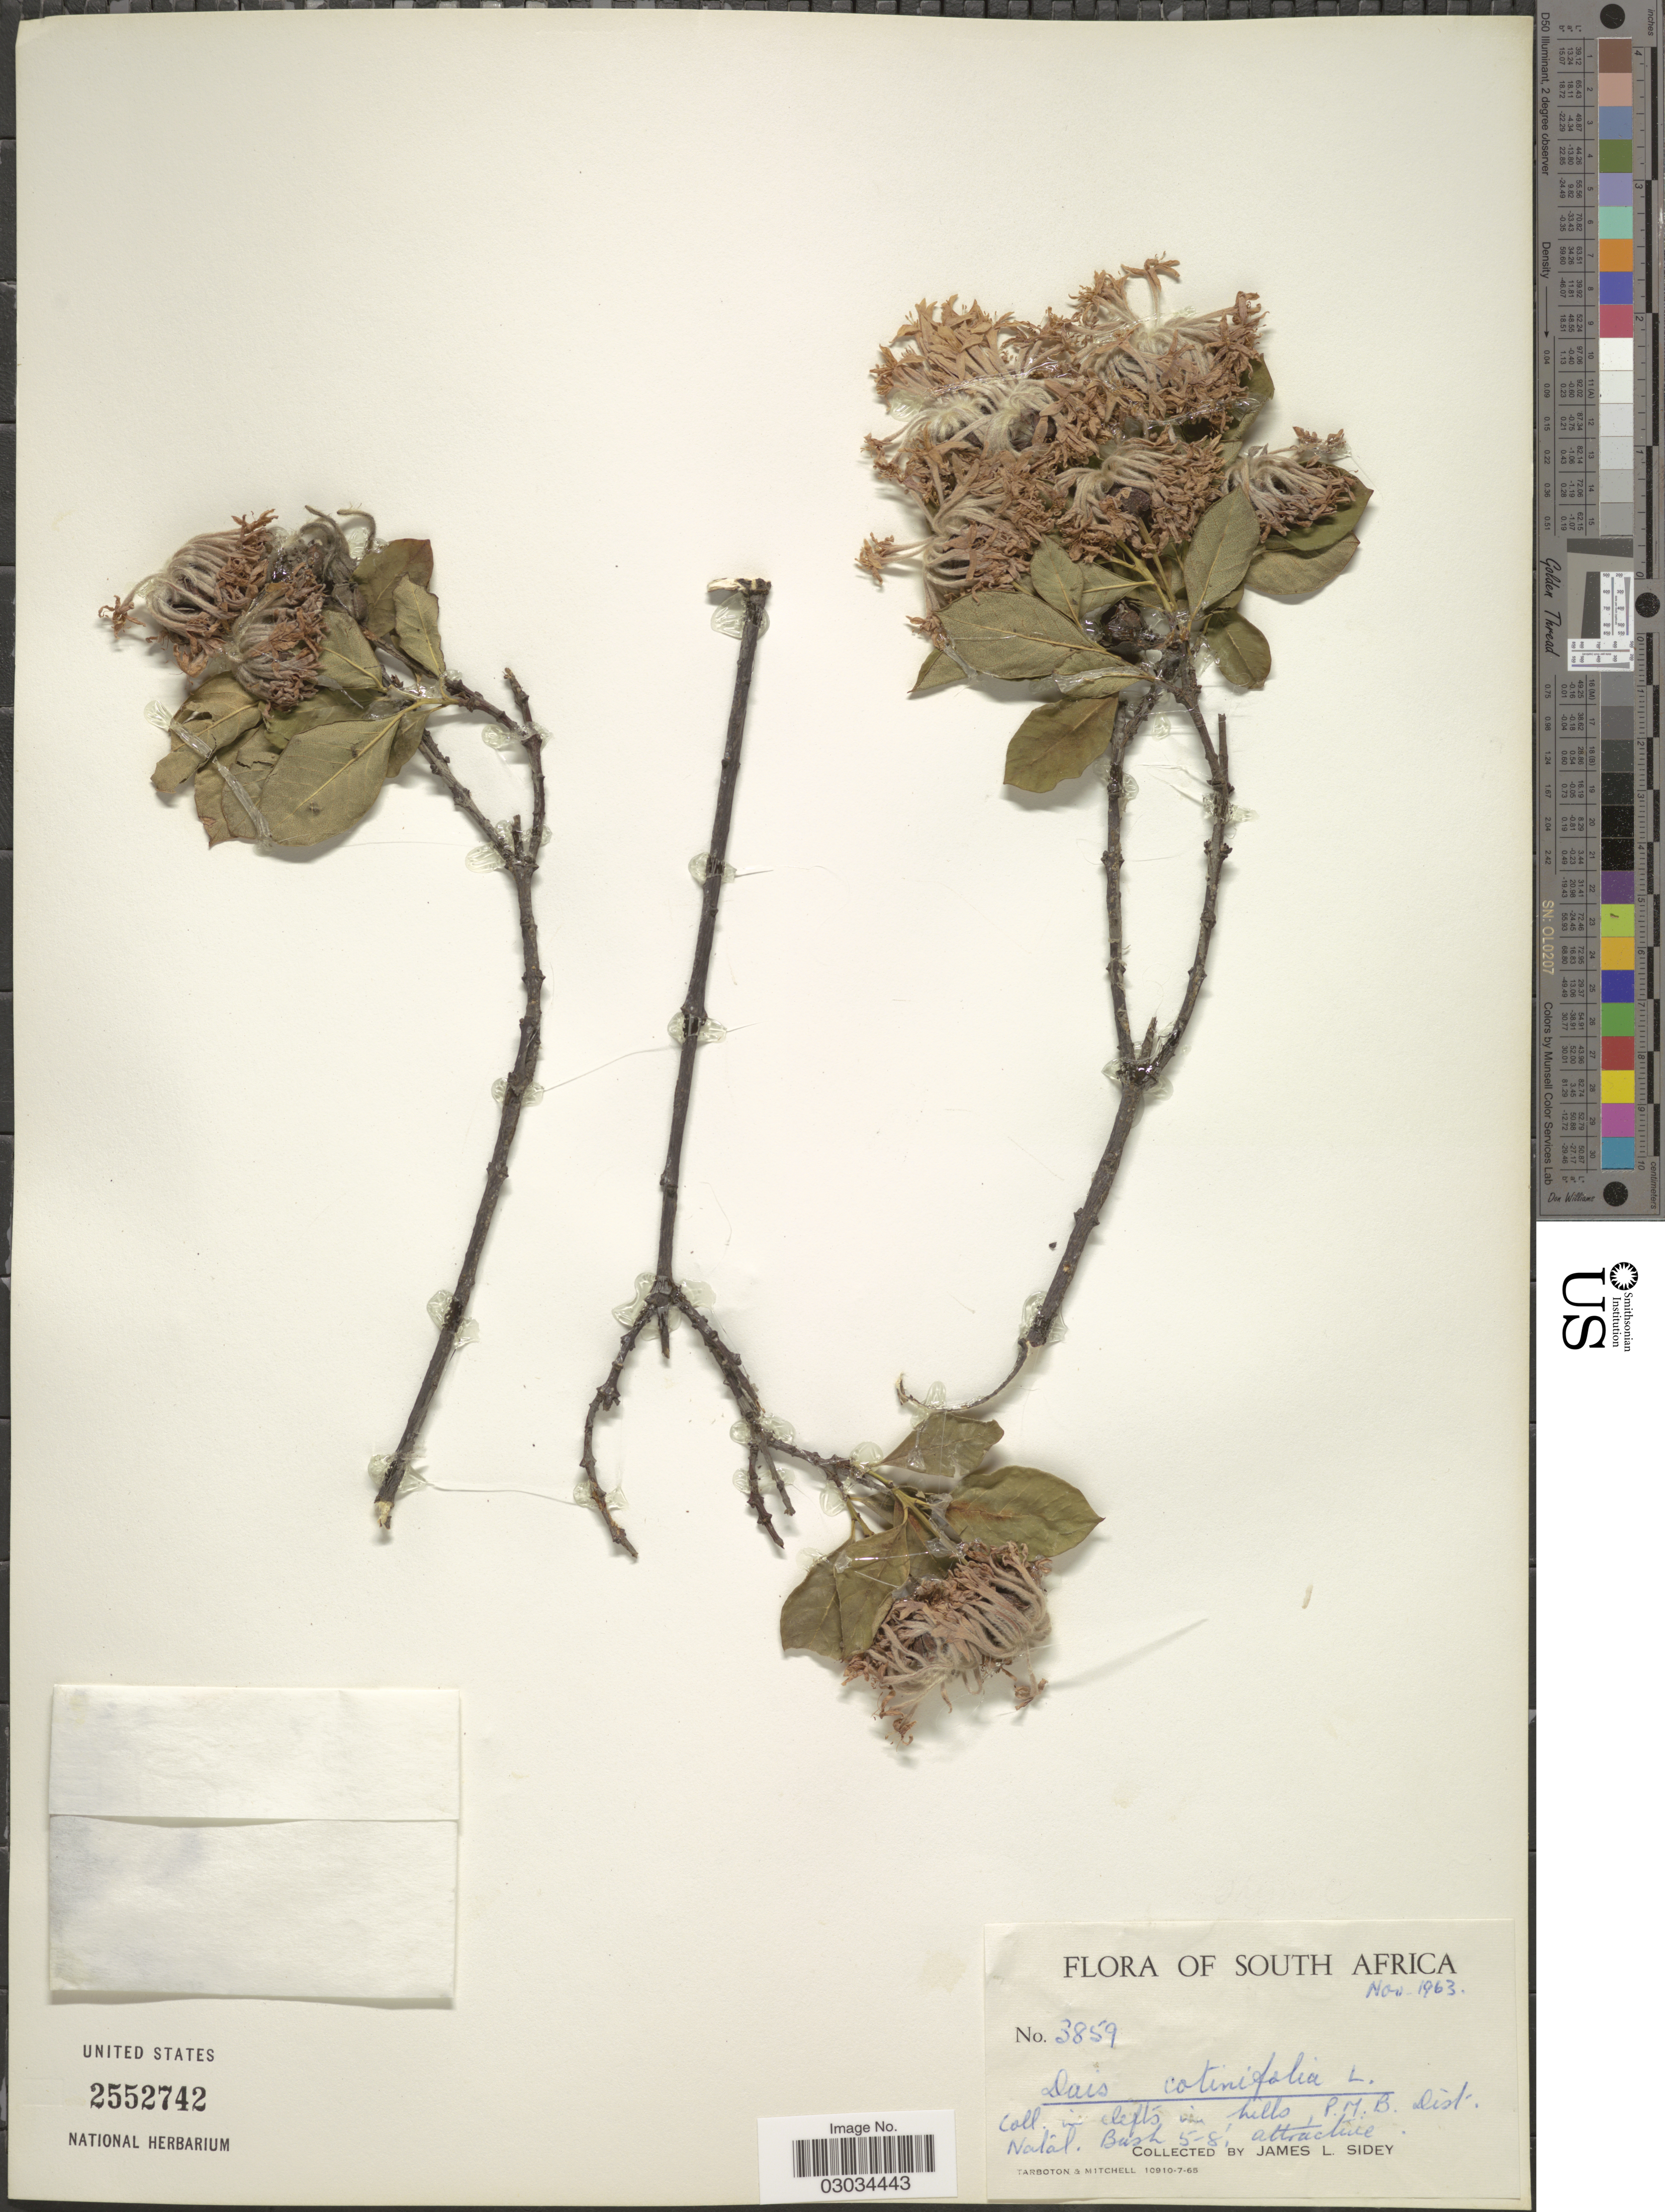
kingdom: Plantae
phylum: Tracheophyta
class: Magnoliopsida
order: Malvales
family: Thymelaeaceae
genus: Dais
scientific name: Dais cotinifolia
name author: L.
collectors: J. L. Sidey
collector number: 3859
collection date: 1963-11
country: South Africa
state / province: KwaZulu-Natal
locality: P. M. B. Dist. Natal.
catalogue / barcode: US 2552742